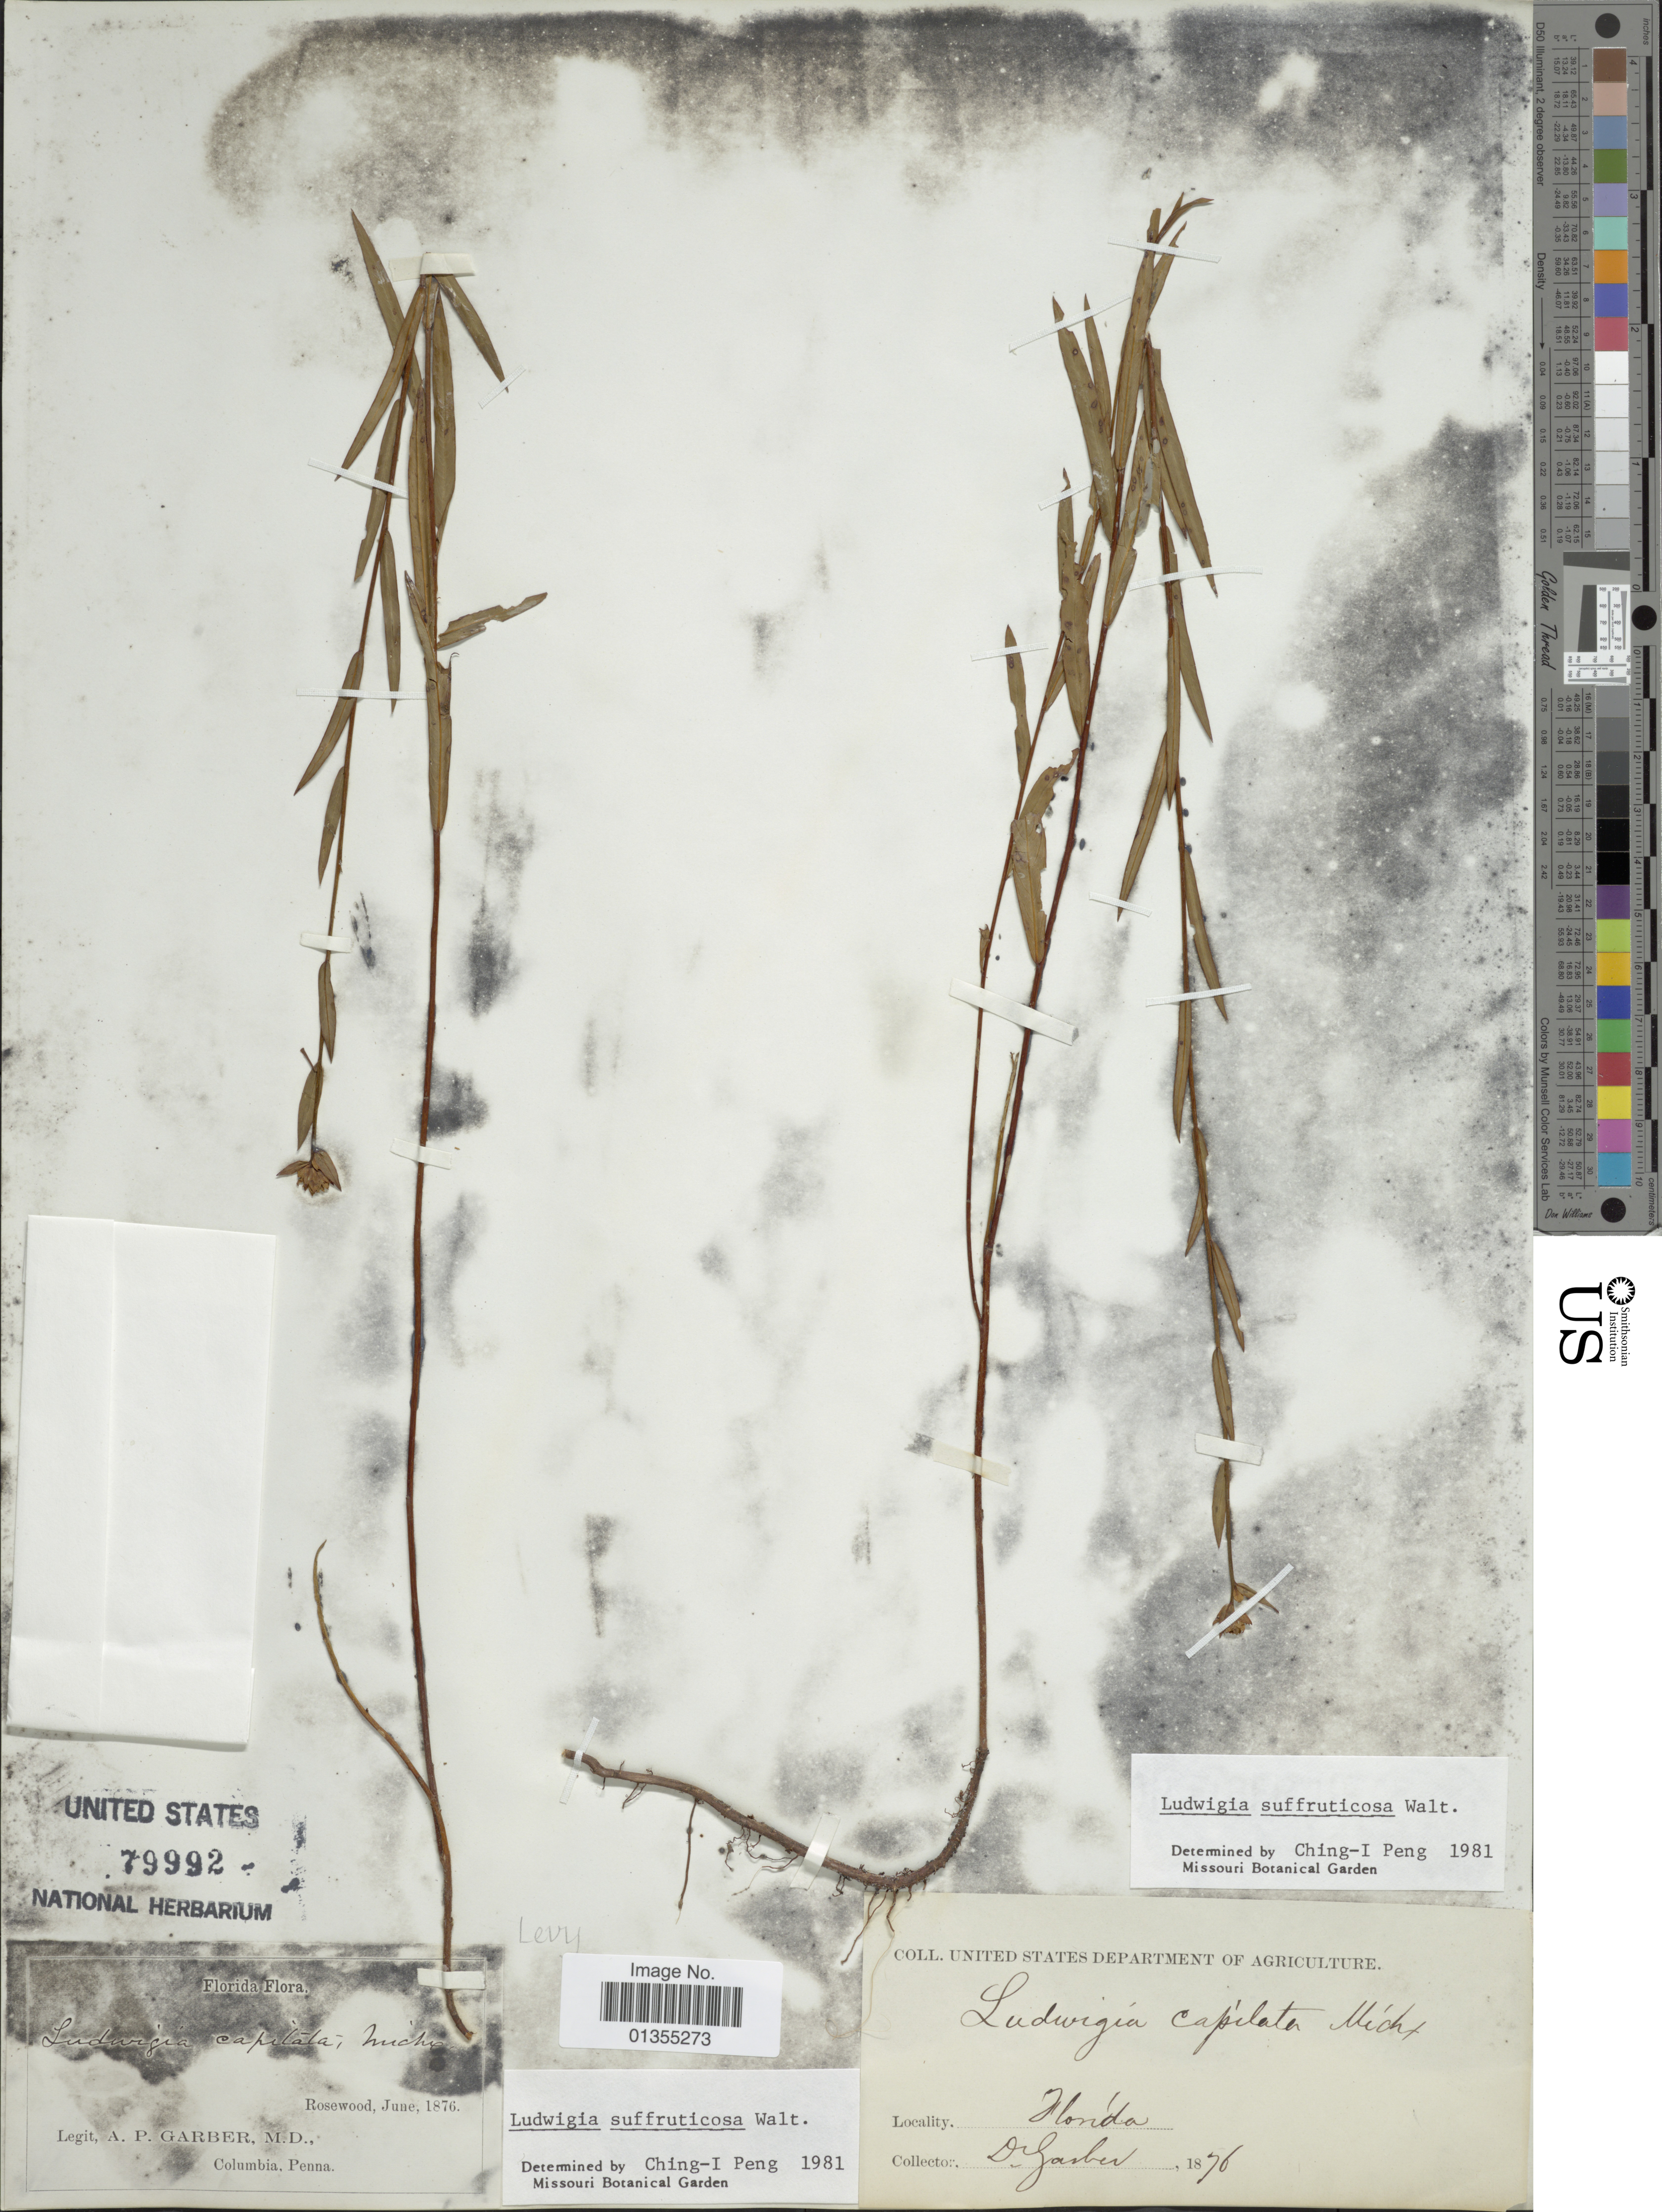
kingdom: Plantae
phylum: Tracheophyta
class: Magnoliopsida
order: Myrtales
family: Onagraceae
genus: Ludwigia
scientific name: Ludwigia suffruticosa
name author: Walter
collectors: A. P. Garber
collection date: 1876-06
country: United States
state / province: Florida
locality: Rosewood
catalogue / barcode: US 79992